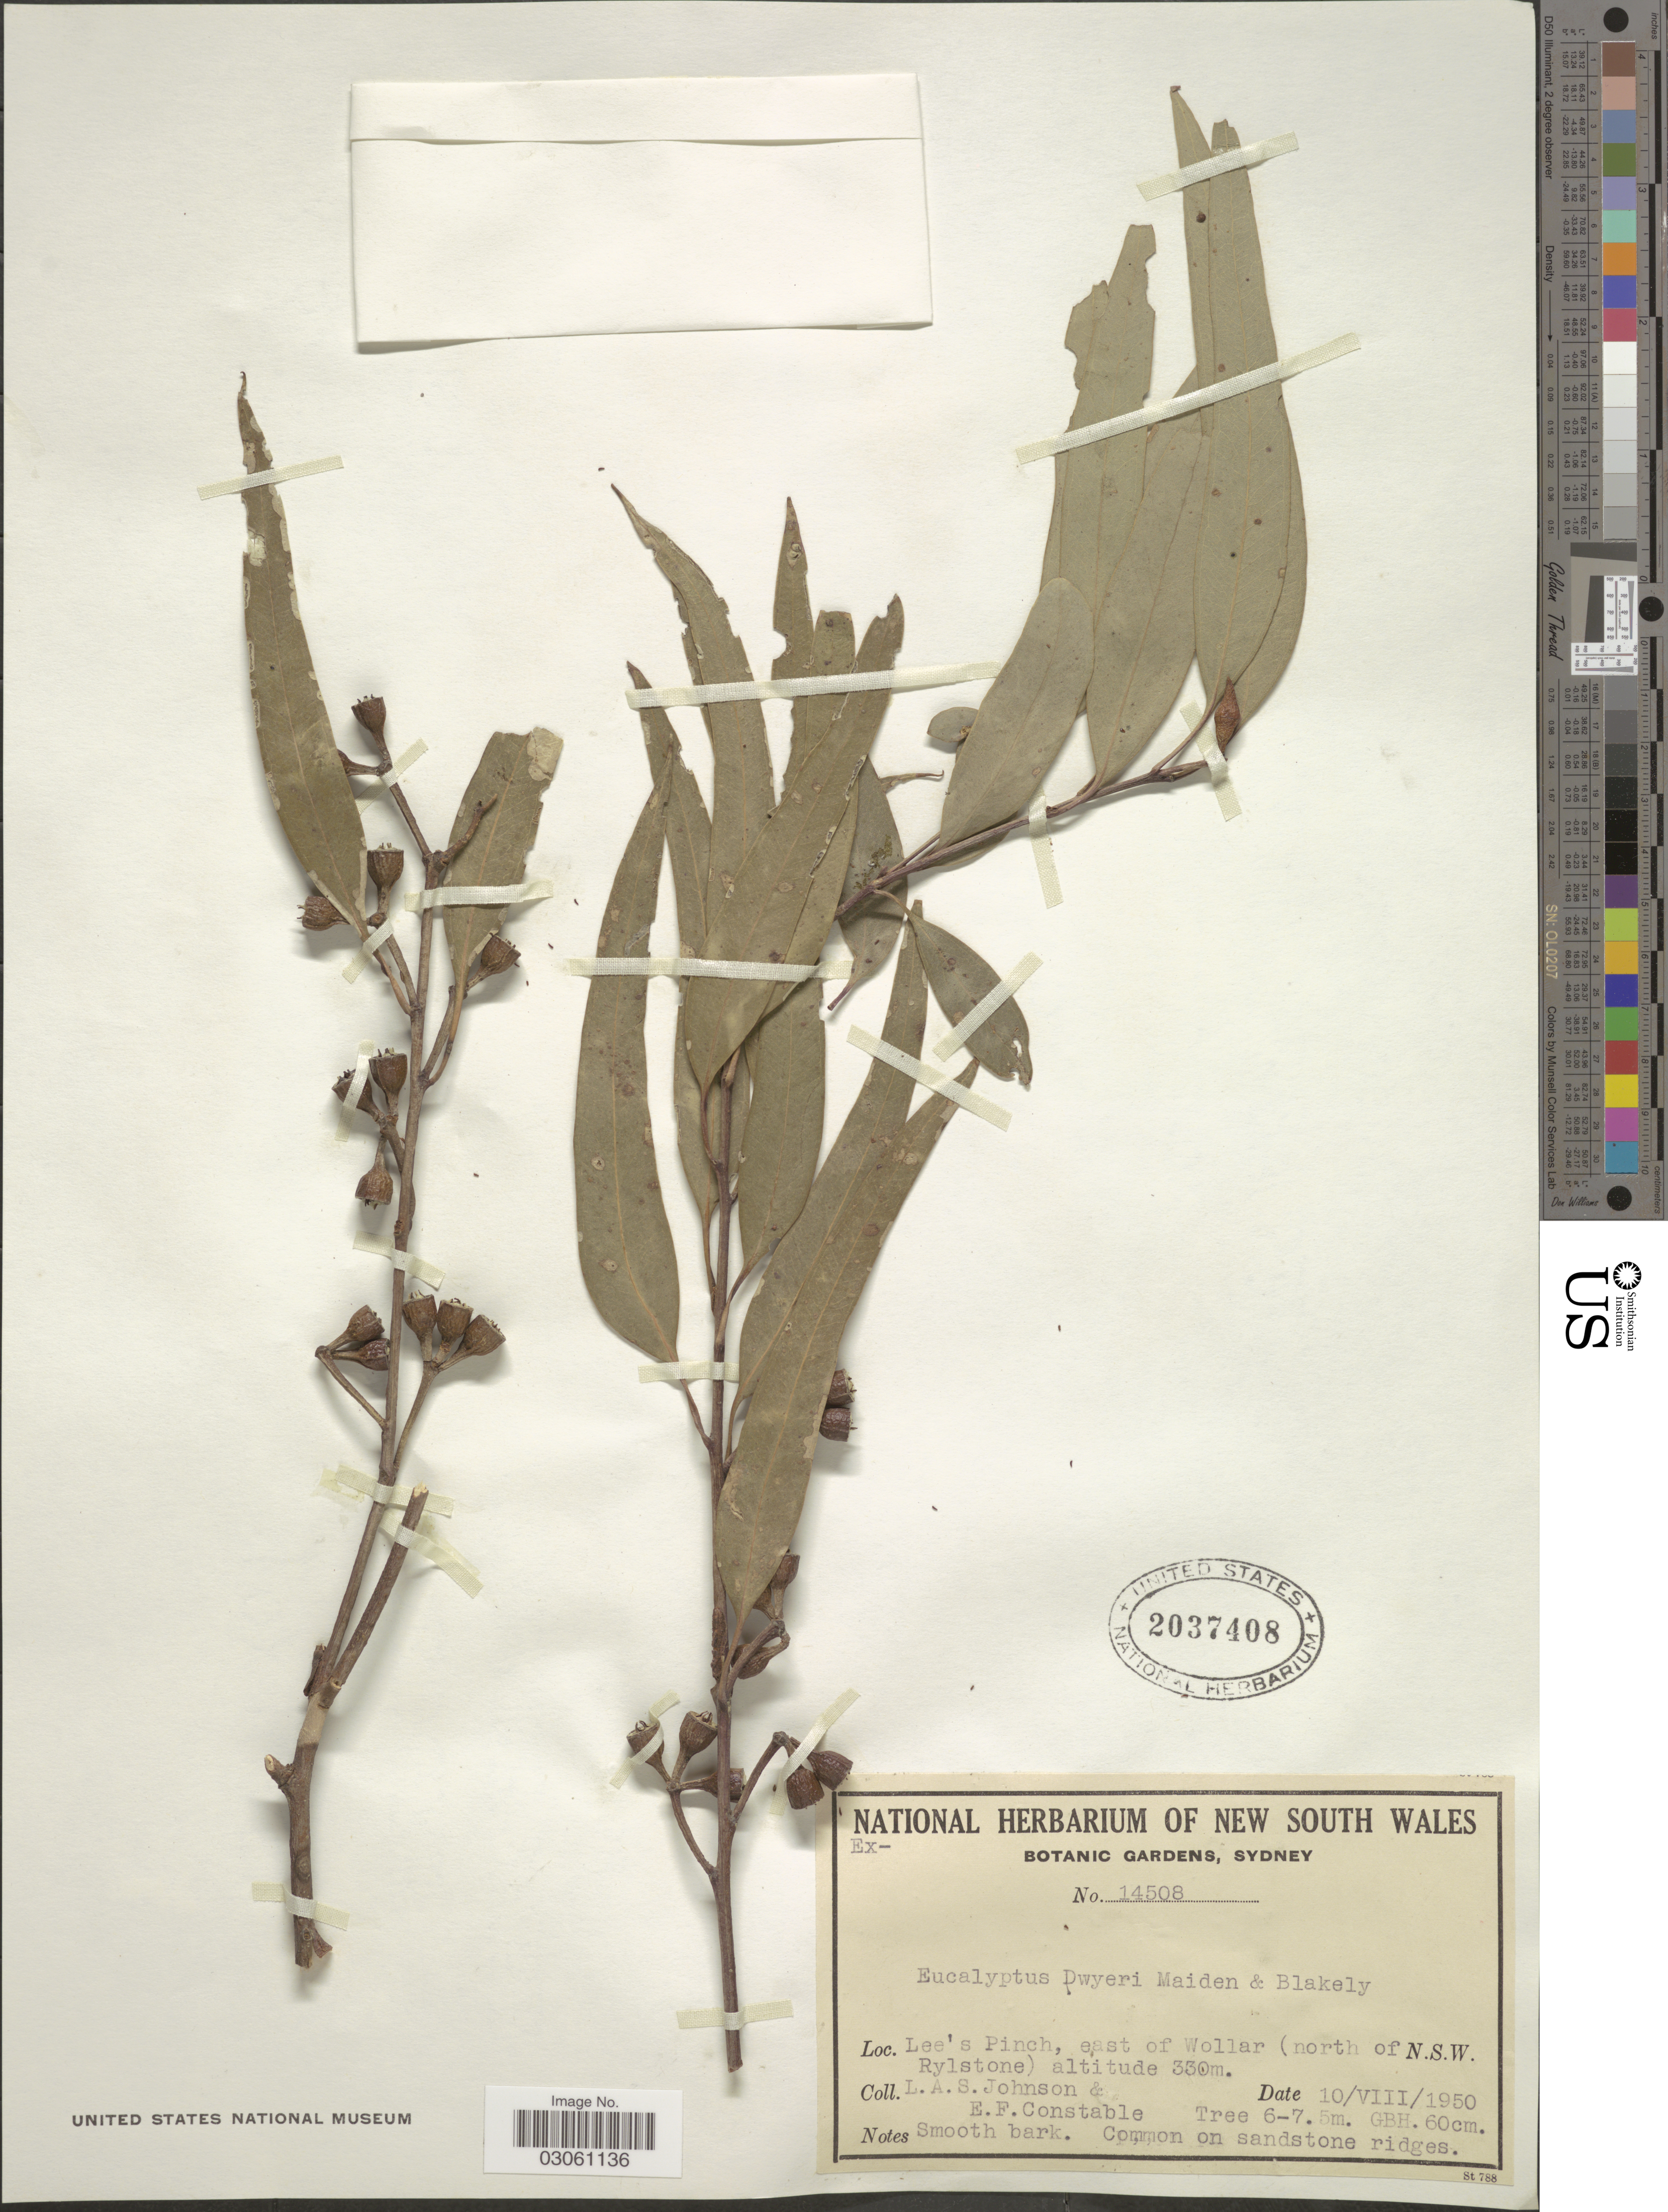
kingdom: Plantae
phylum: Tracheophyta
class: Magnoliopsida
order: Myrtales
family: Myrtaceae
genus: Eucalyptus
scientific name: Eucalyptus dwyeri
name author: Maiden & Blakely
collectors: L. A. S. Johnson & E. F. Constable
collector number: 14508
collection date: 1950-08-10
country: Australia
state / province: New South Wales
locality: Lee's Pinch, east of Wollar (north of Rylstone).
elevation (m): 330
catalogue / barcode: US 2037408